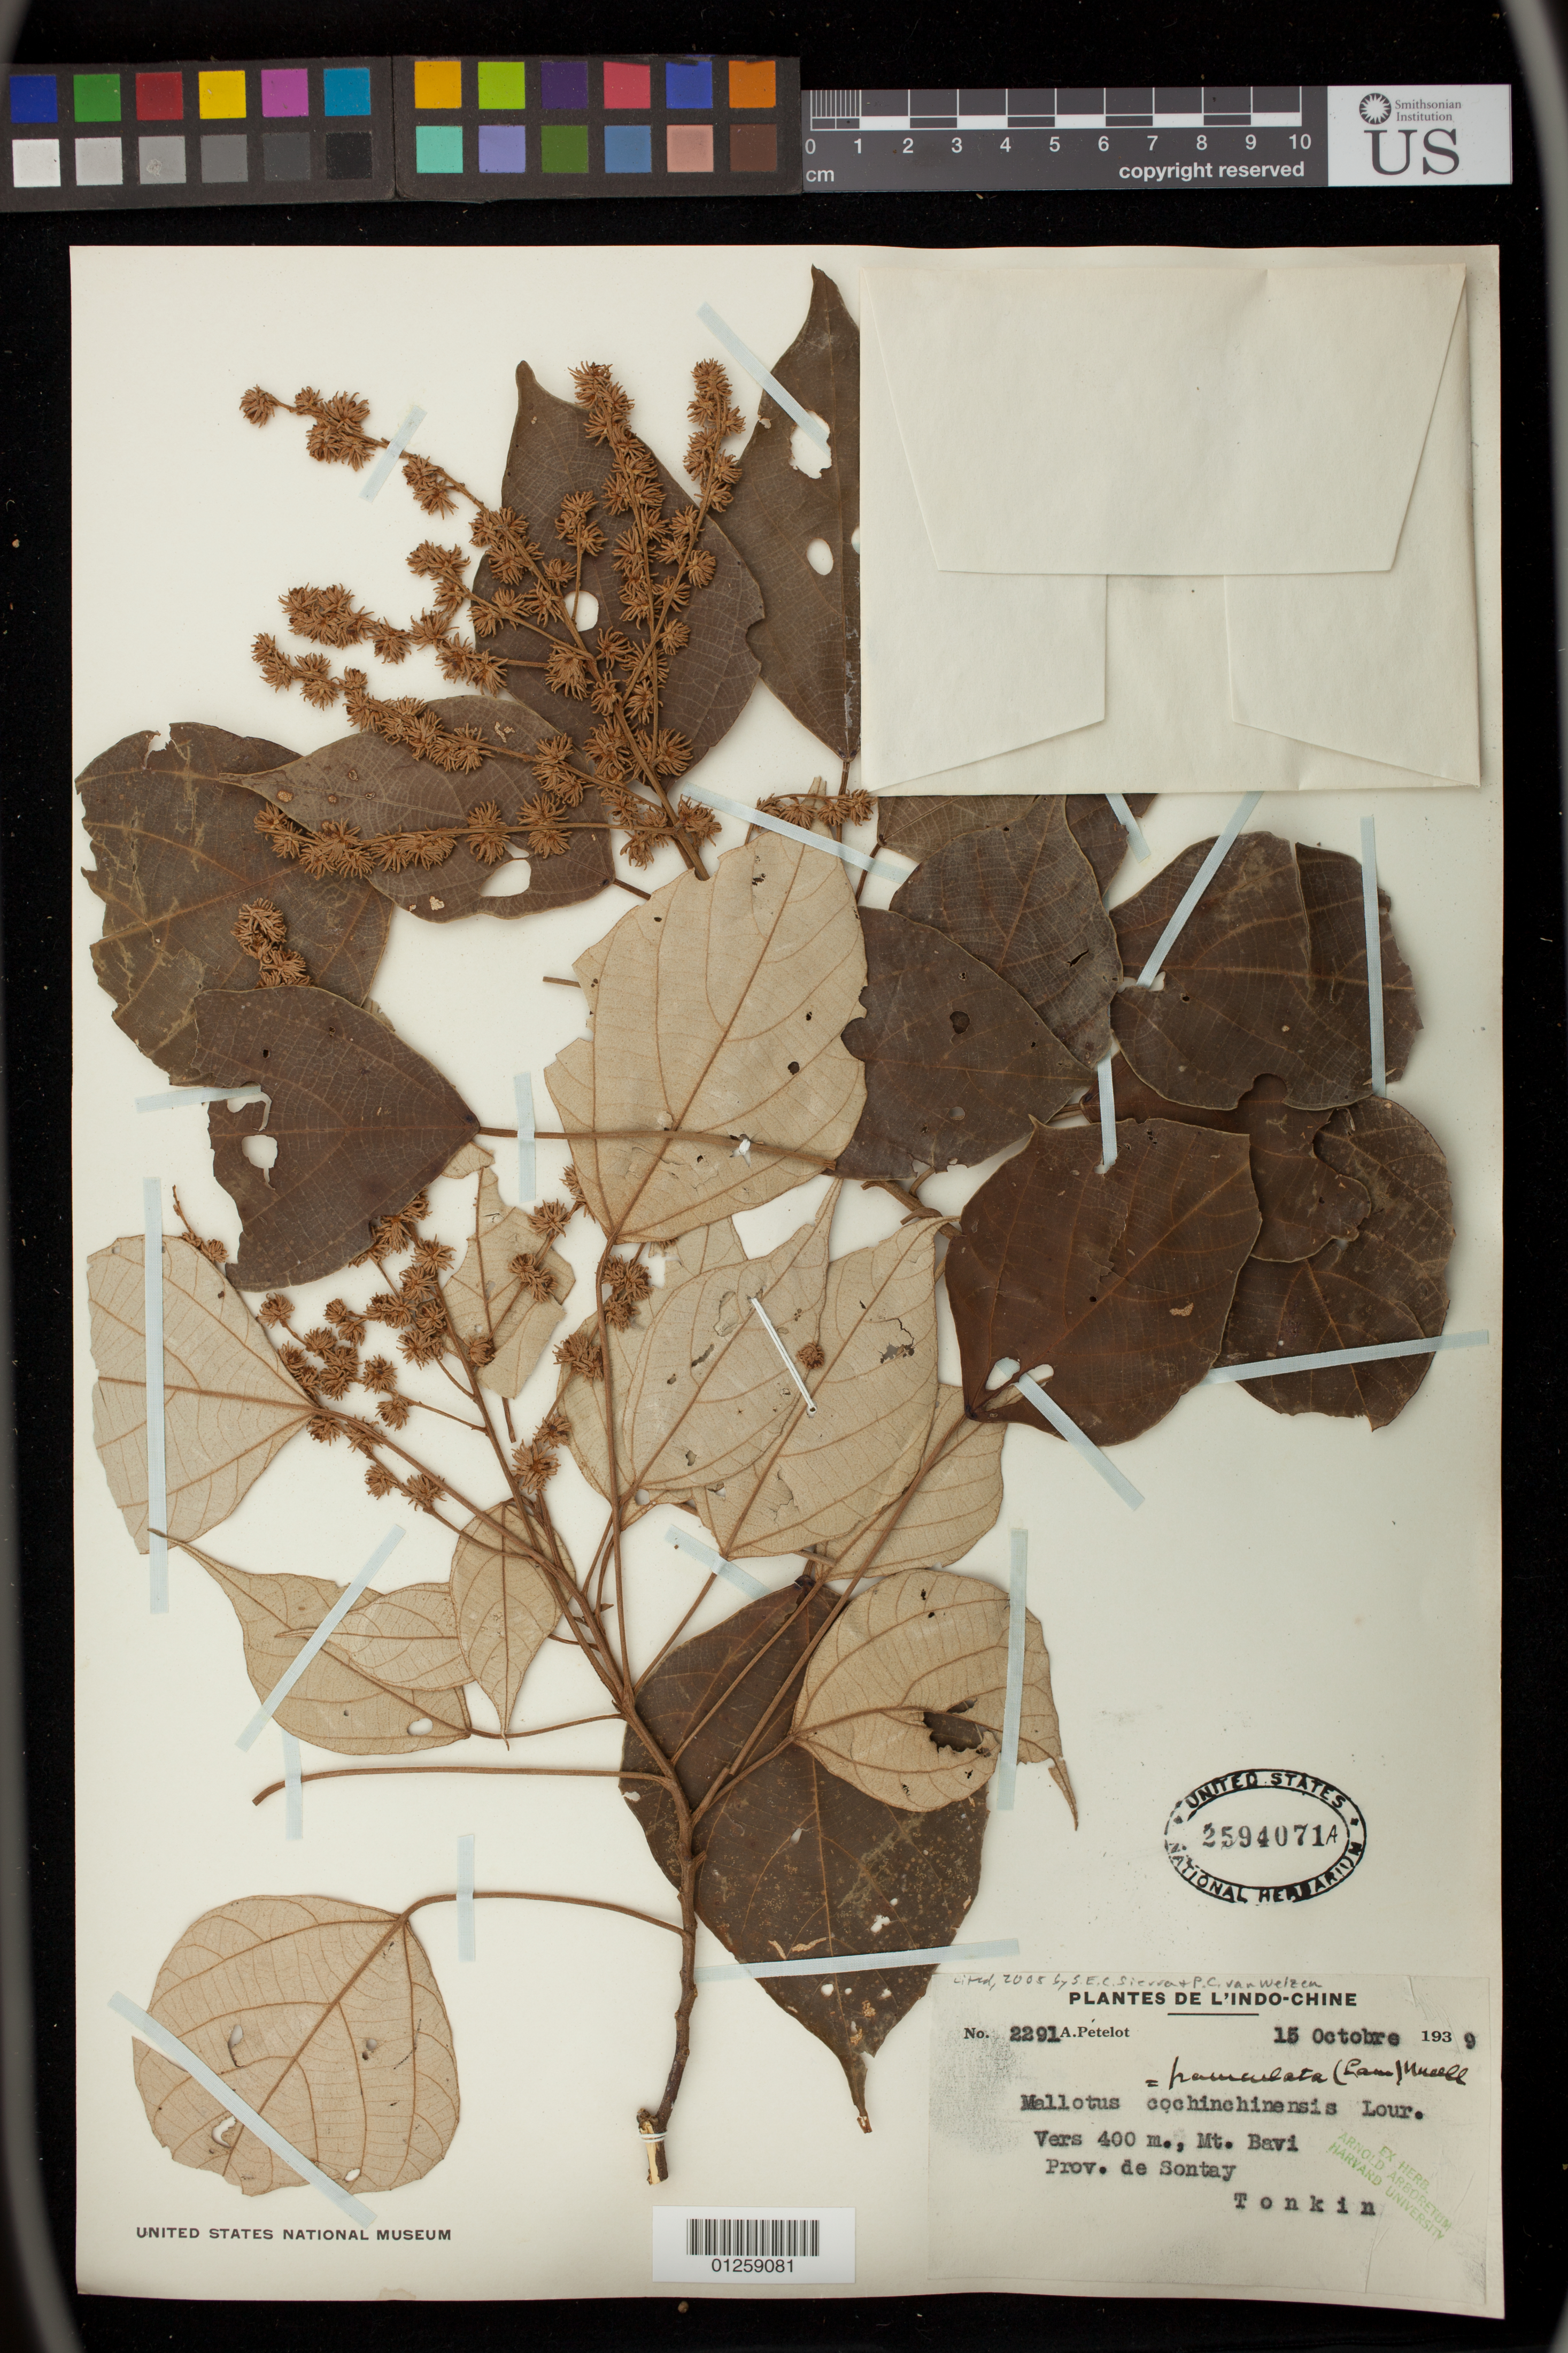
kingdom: Plantae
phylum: Tracheophyta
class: Magnoliopsida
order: Malpighiales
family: Euphorbiaceae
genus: Mallotus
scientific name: Mallotus paniculatus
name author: (Lam.) Müll. Arg.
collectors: A. Petelot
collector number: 2291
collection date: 1939-10-15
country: Vietnam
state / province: Tonkin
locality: Mt Bavi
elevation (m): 400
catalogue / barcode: US 2594071A